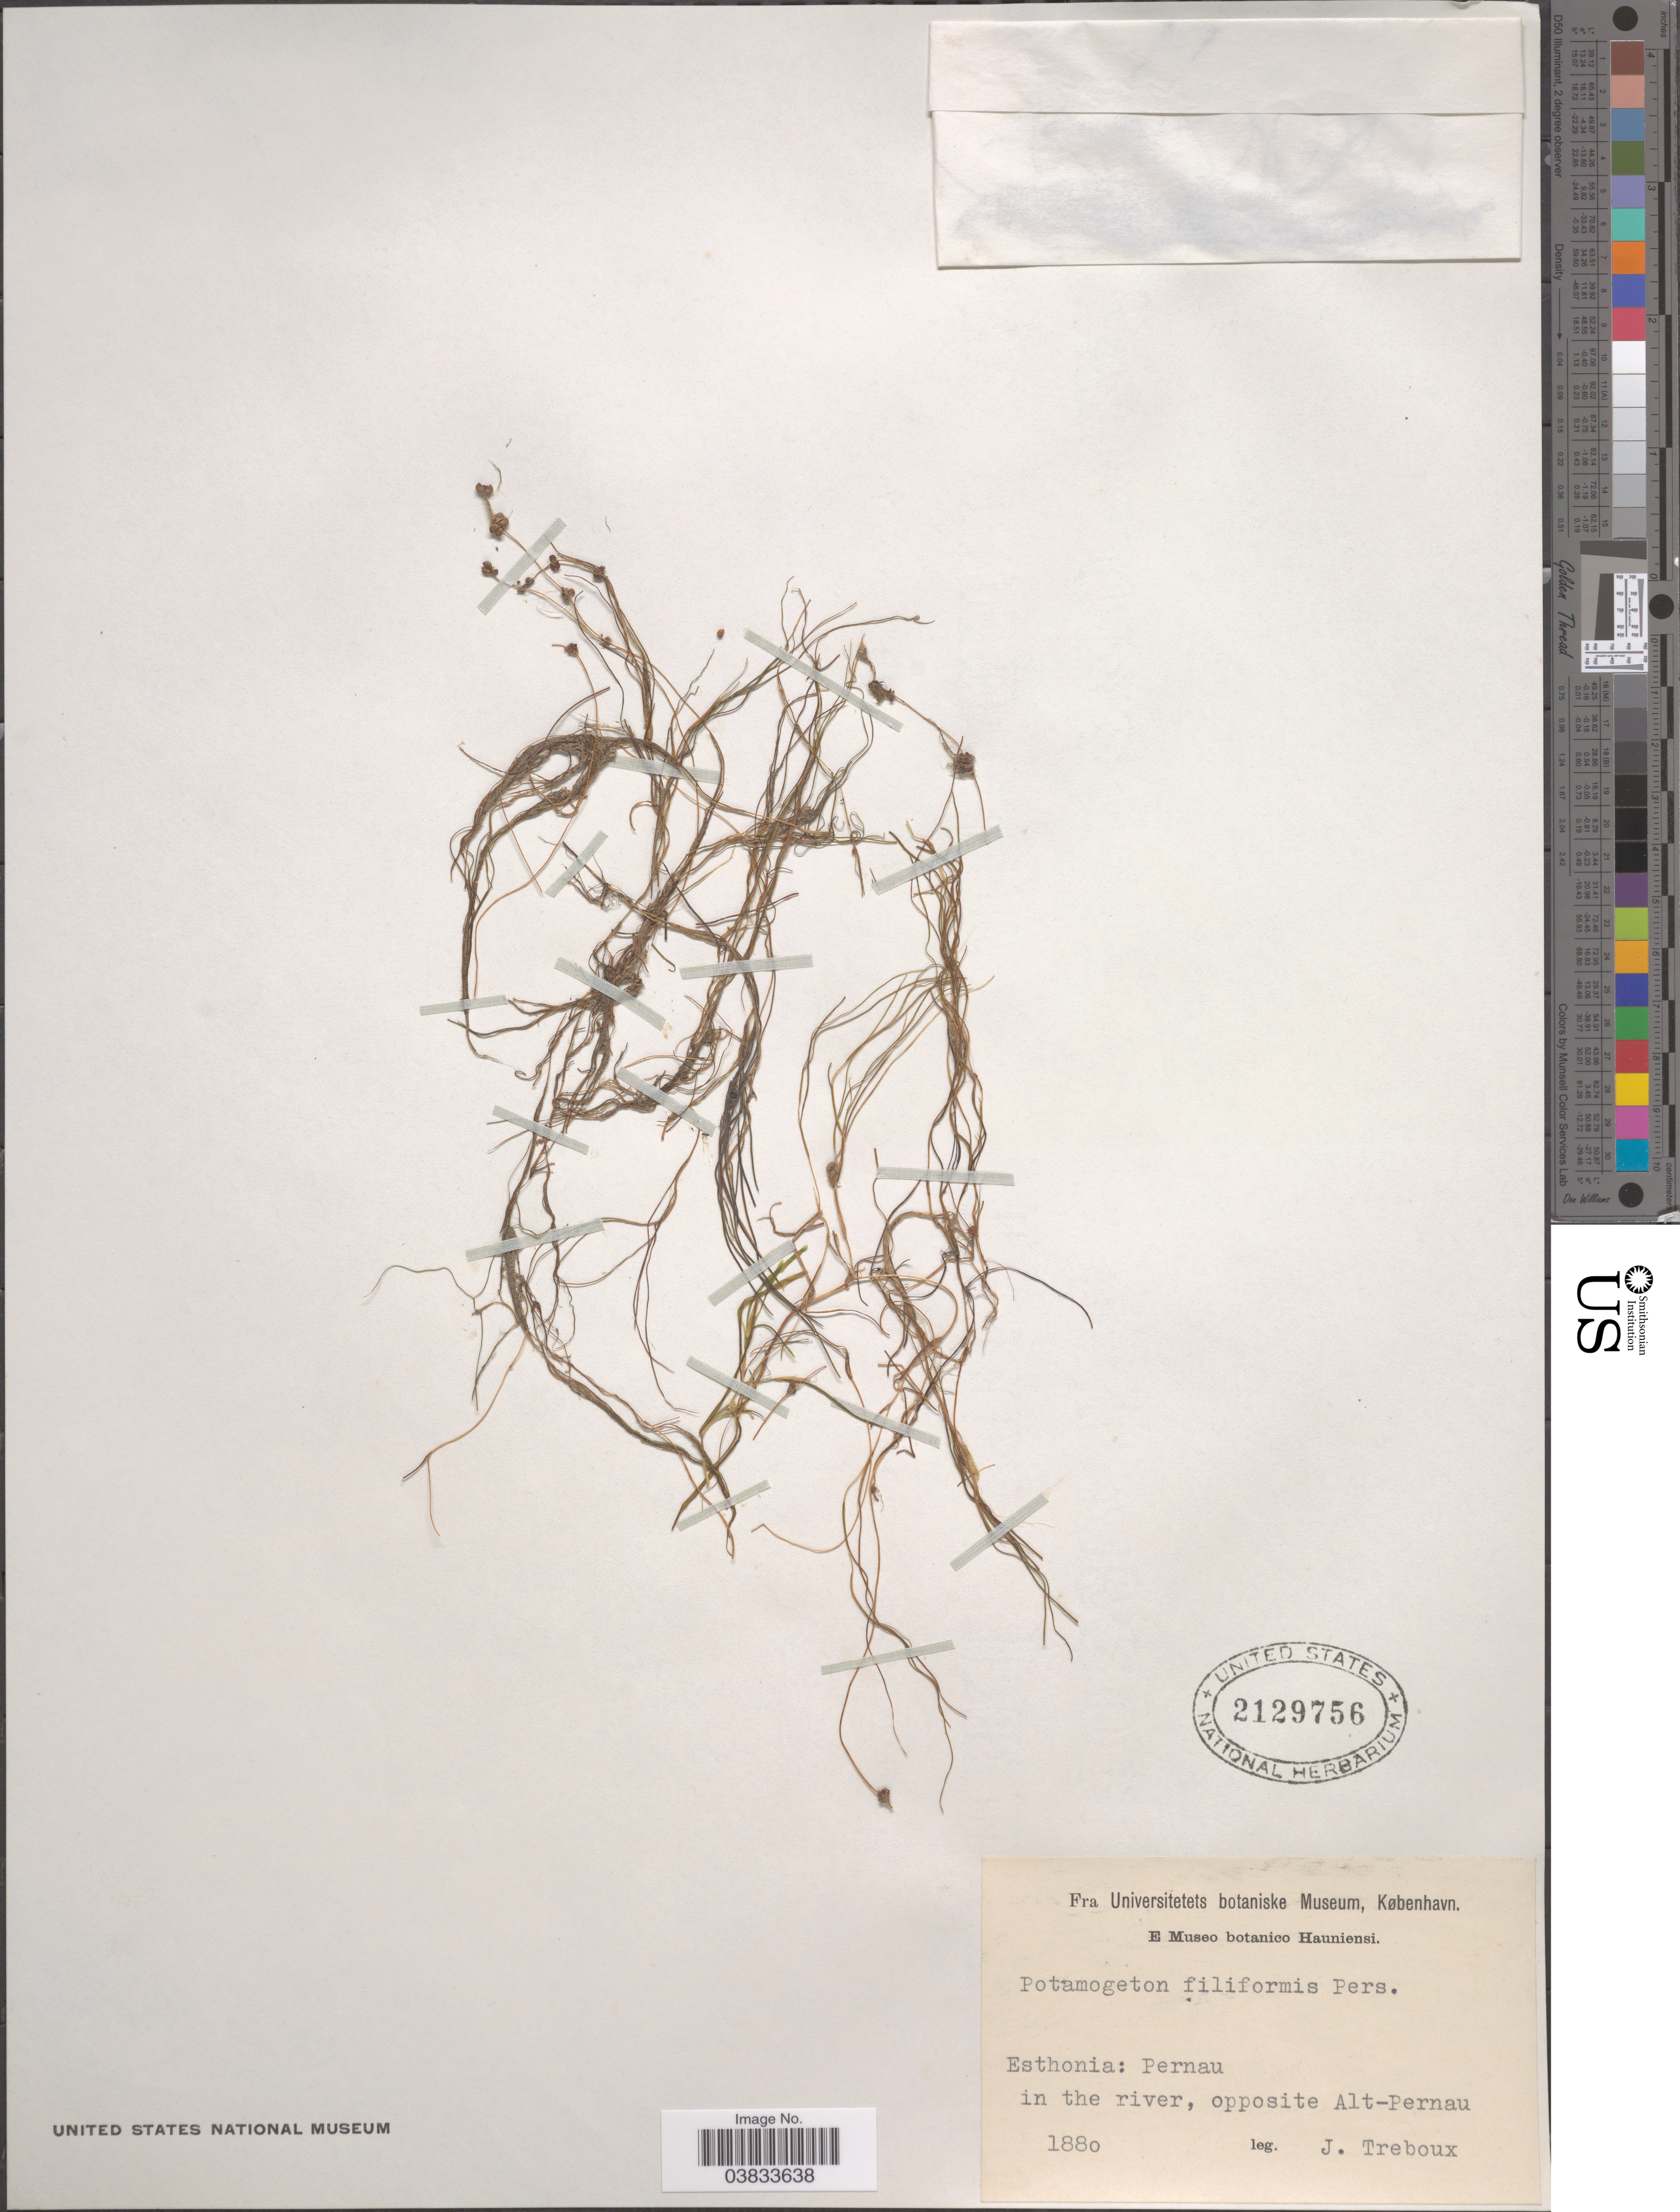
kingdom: Plantae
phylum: Tracheophyta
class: Liliopsida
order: Alismatales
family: Potamogetonaceae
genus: Stuckenia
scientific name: Stuckenia filiformis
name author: (Pers.) Börner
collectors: J. Treboux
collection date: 1880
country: Estonia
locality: Esthonia: Pernau in the river, opposite Alt-Pernau.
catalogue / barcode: US 2129756